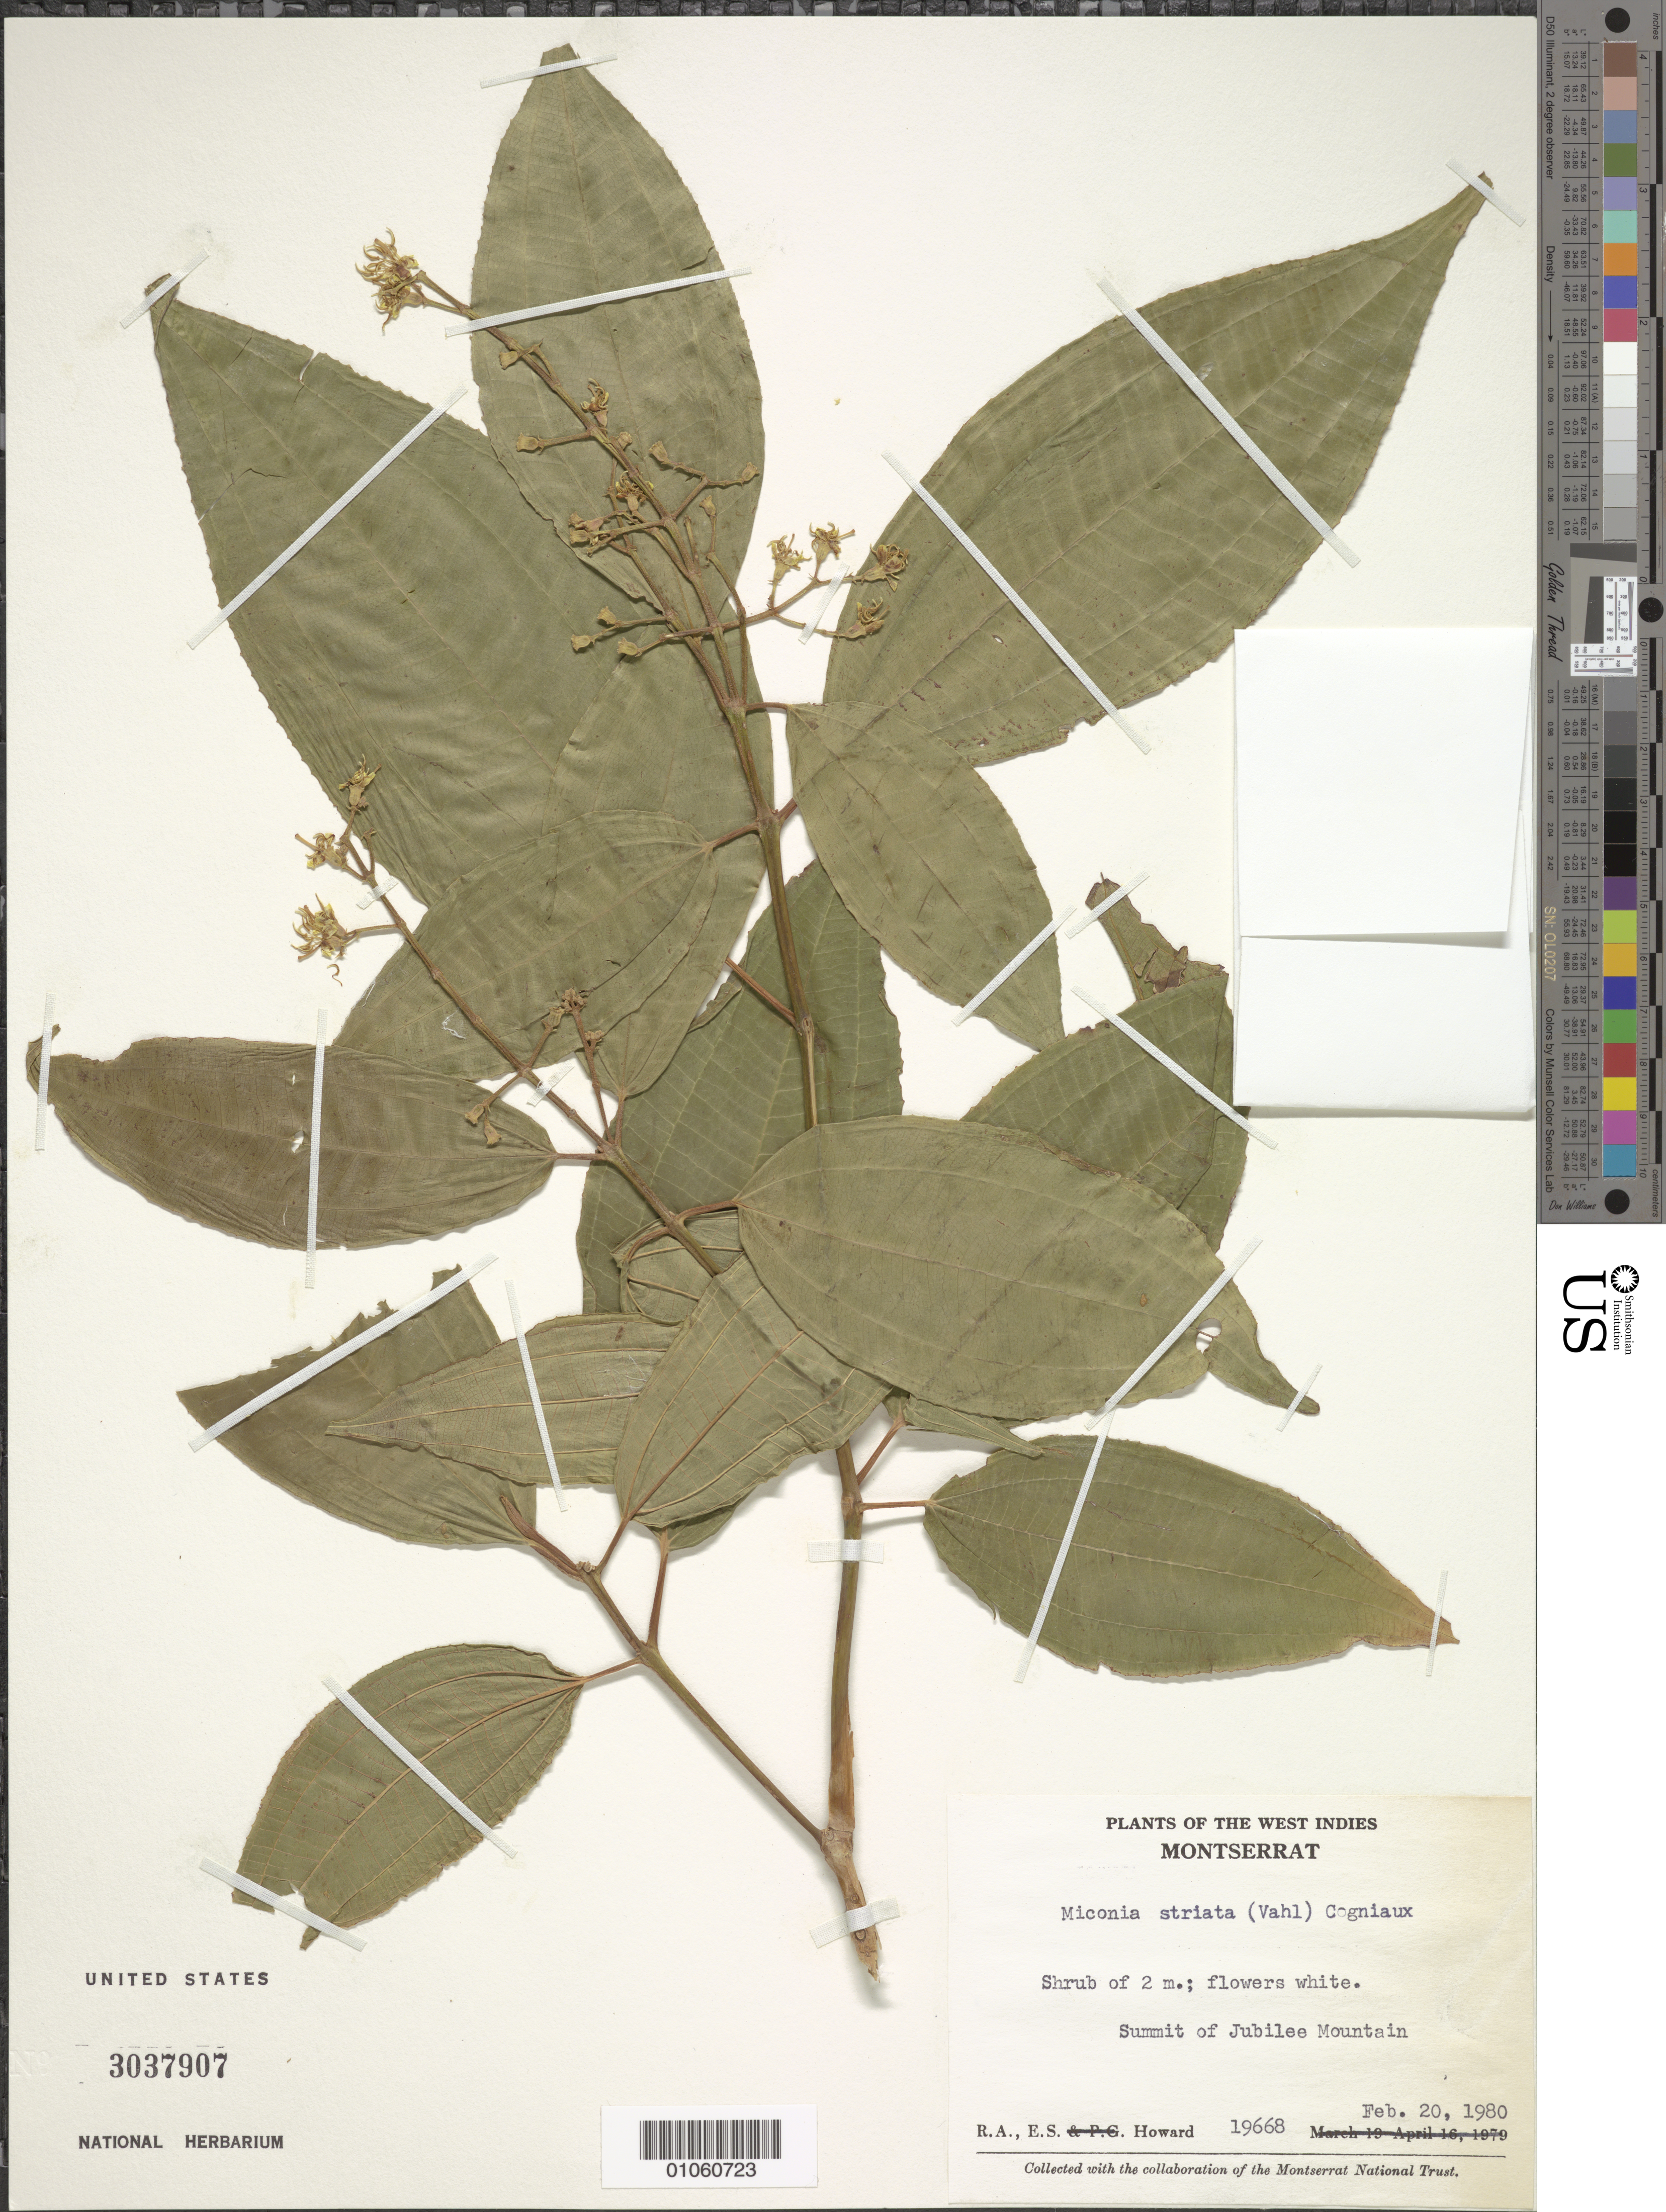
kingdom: Plantae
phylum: Tracheophyta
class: Magnoliopsida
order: Myrtales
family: Melastomataceae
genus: Miconia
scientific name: Miconia laevigata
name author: (L.) D. Don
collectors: R. A. Howard & E. S. Howard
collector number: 19668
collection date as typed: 20 Feb 1980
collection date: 1980-02-20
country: Montserrat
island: Montserrat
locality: Jubilee Mountain, summit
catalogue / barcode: US 3037907